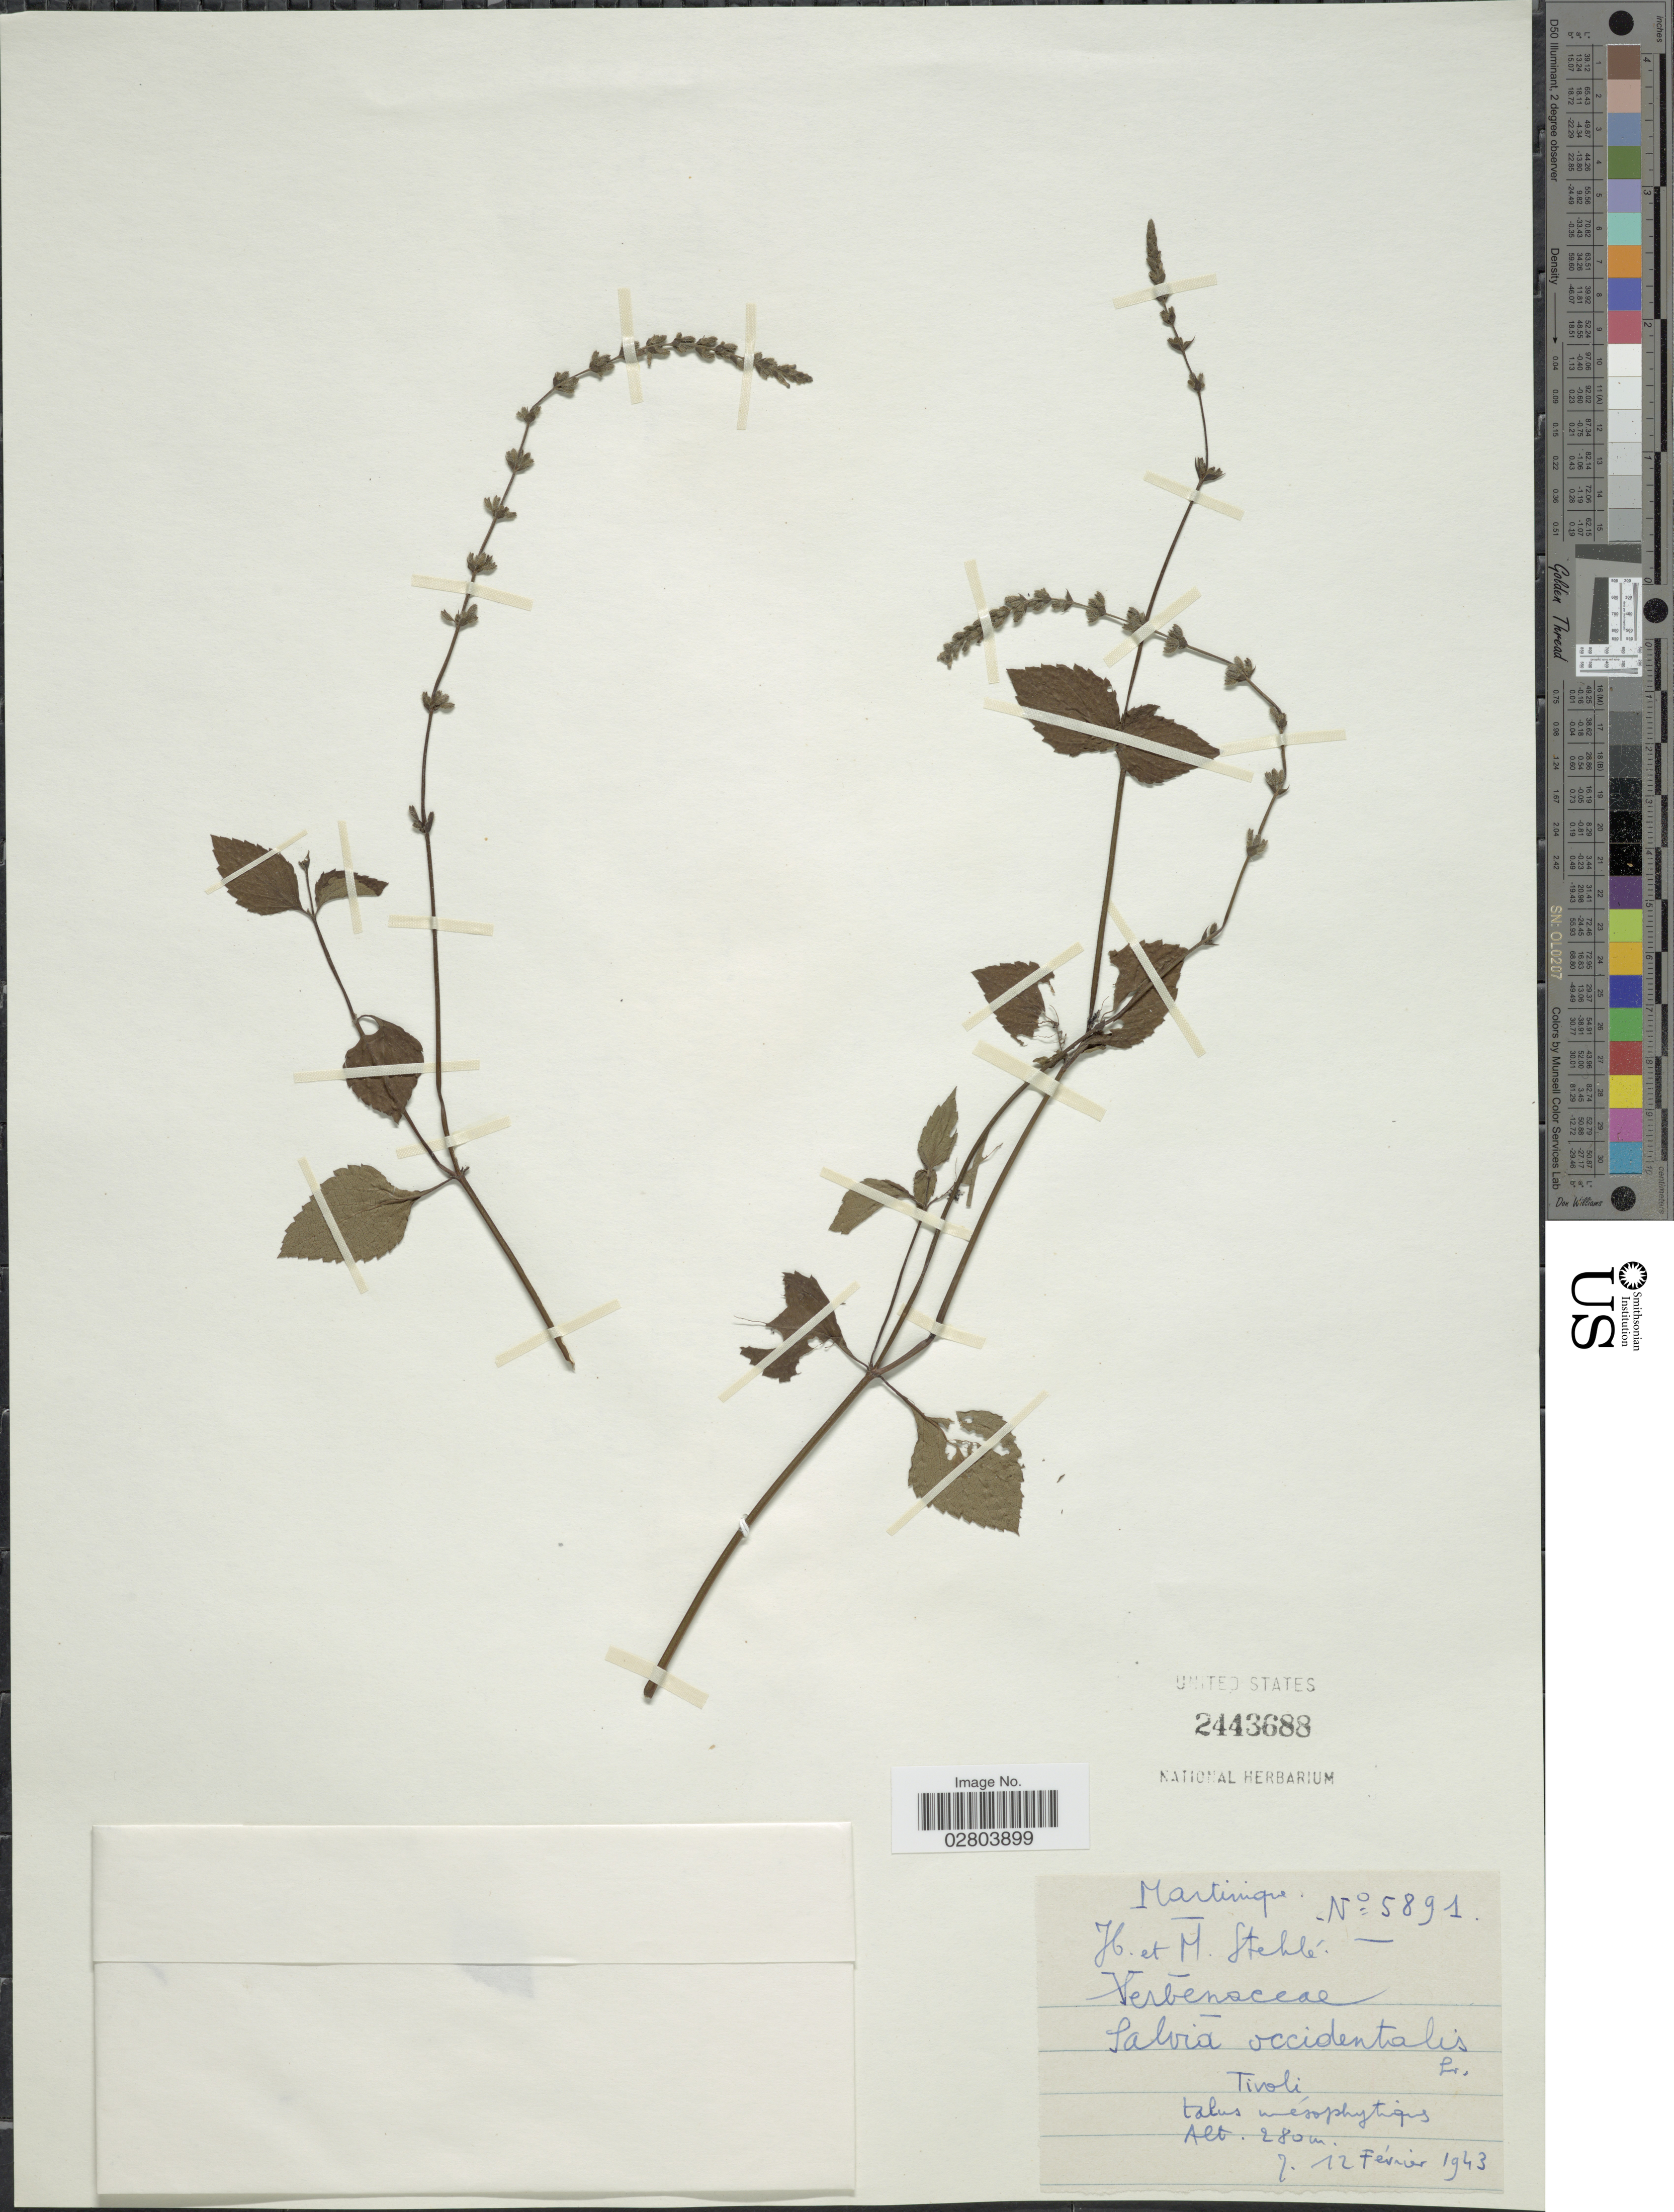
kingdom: Plantae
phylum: Tracheophyta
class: Magnoliopsida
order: Lamiales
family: Lamiaceae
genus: Salvia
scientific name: Salvia occidentalis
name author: Sw.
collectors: H. Stehlé & M. Stehlé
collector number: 5891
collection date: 1943-02-07/1943-02-12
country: Martinique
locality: Tivoli.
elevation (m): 280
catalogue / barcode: US 2443688